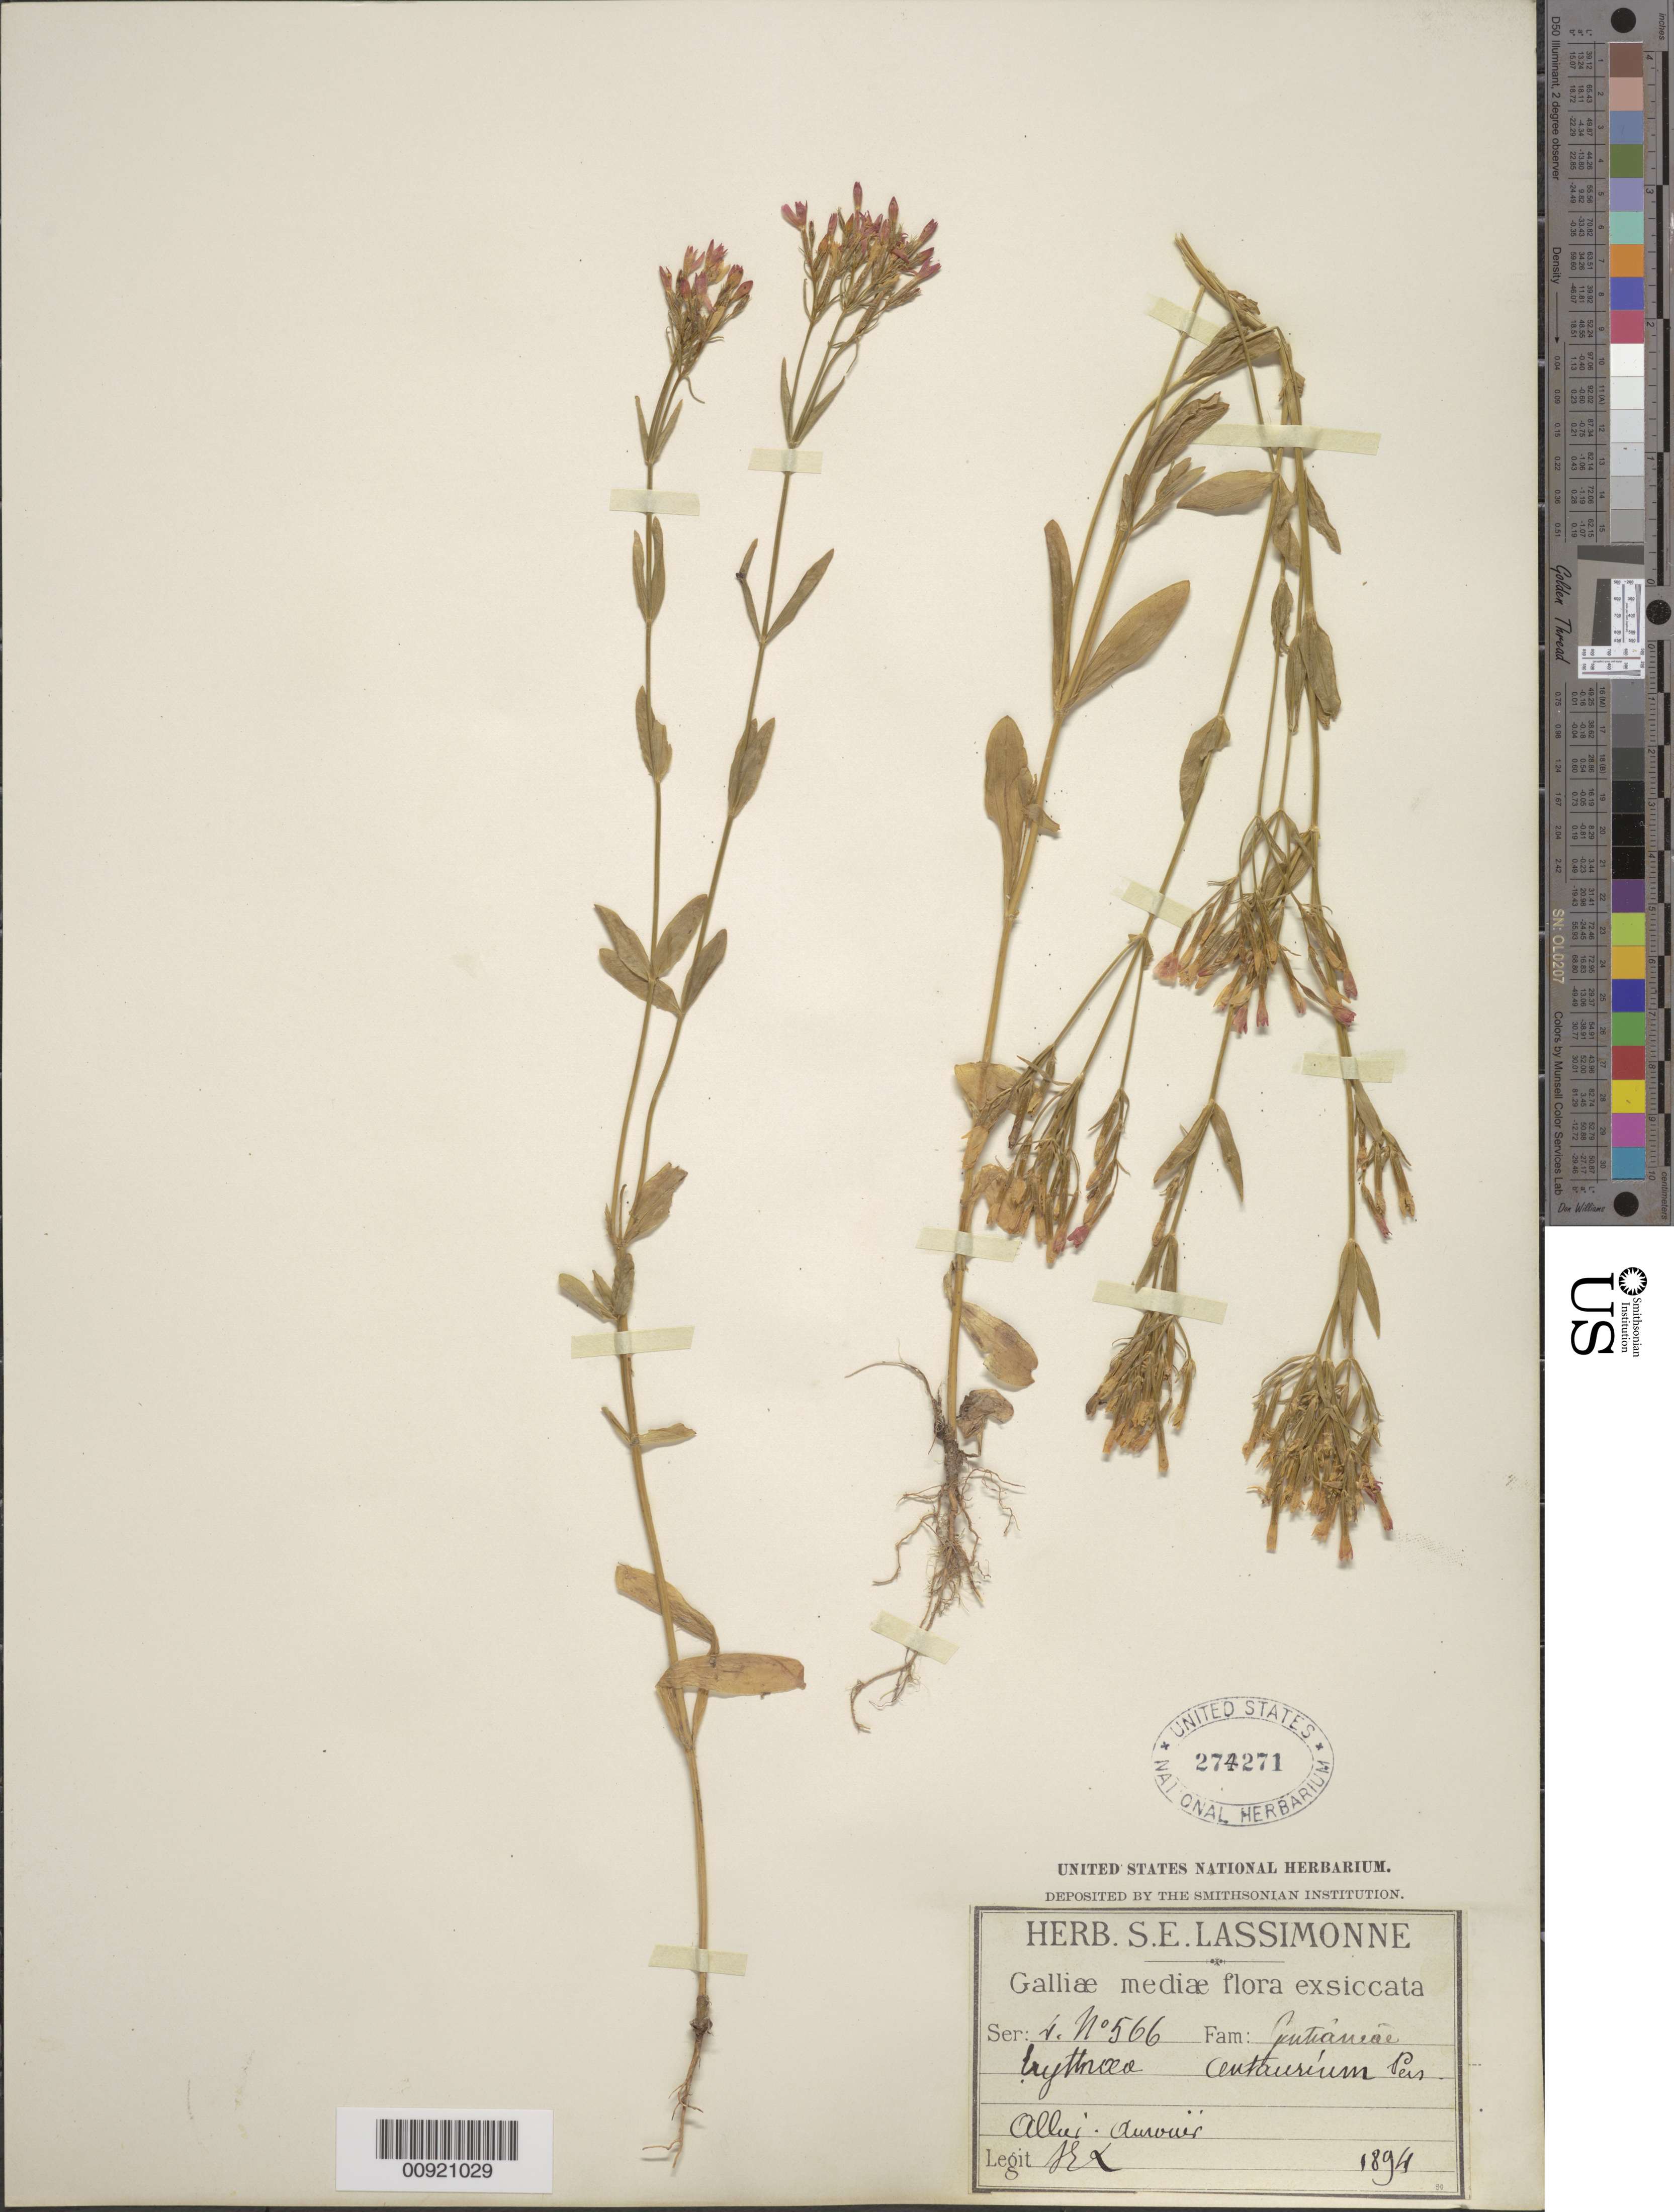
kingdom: Plantae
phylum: Tracheophyta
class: Magnoliopsida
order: Gentianales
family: Gentianaceae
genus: Erythraea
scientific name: Erythraea centaurium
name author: (L.) Borkh.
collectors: L., K.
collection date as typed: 1894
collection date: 1894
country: France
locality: Allui - Aurouii.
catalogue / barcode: US 274271